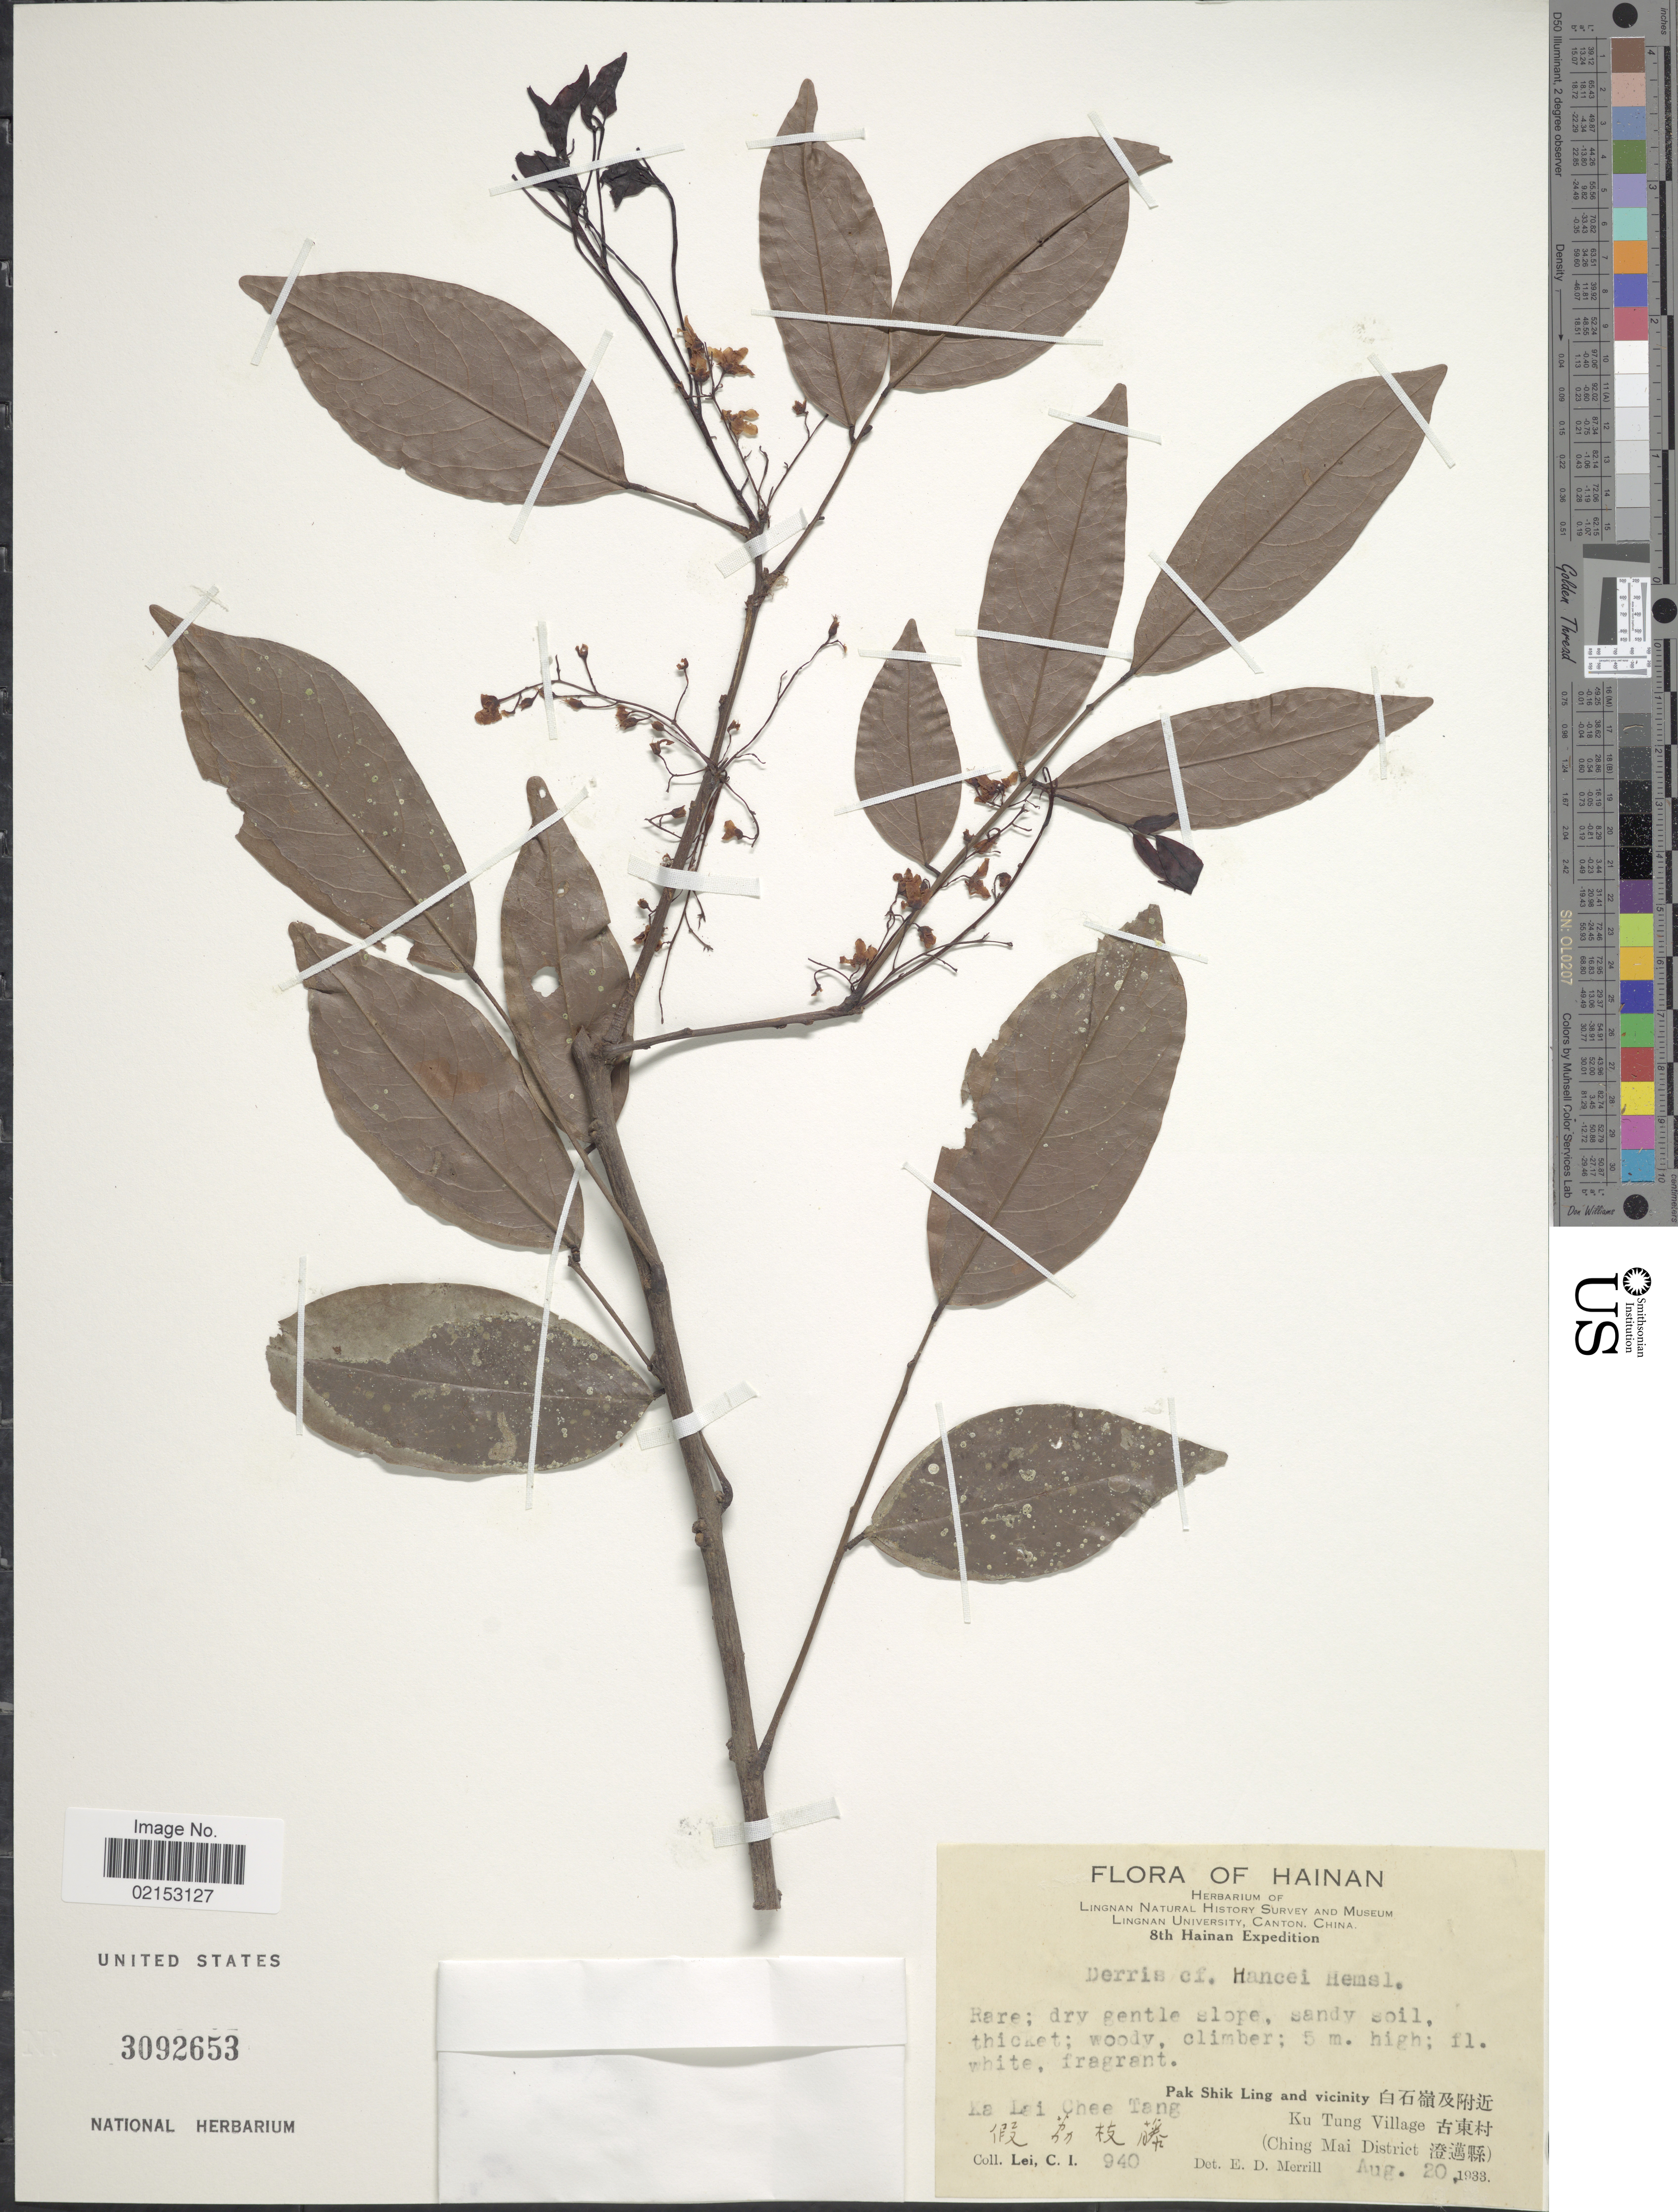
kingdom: Plantae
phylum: Tracheophyta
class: Magnoliopsida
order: Fabales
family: Fabaceae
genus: Derris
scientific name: Derris cuneifolia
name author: Benth.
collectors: C. I. Lei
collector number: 940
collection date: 1933-08-20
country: China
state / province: Hainan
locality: Pak Shik Ling and vicinity, Ka Lai Chee Tang, Ku Tung Village (Ching Mai District).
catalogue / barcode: US 3092653